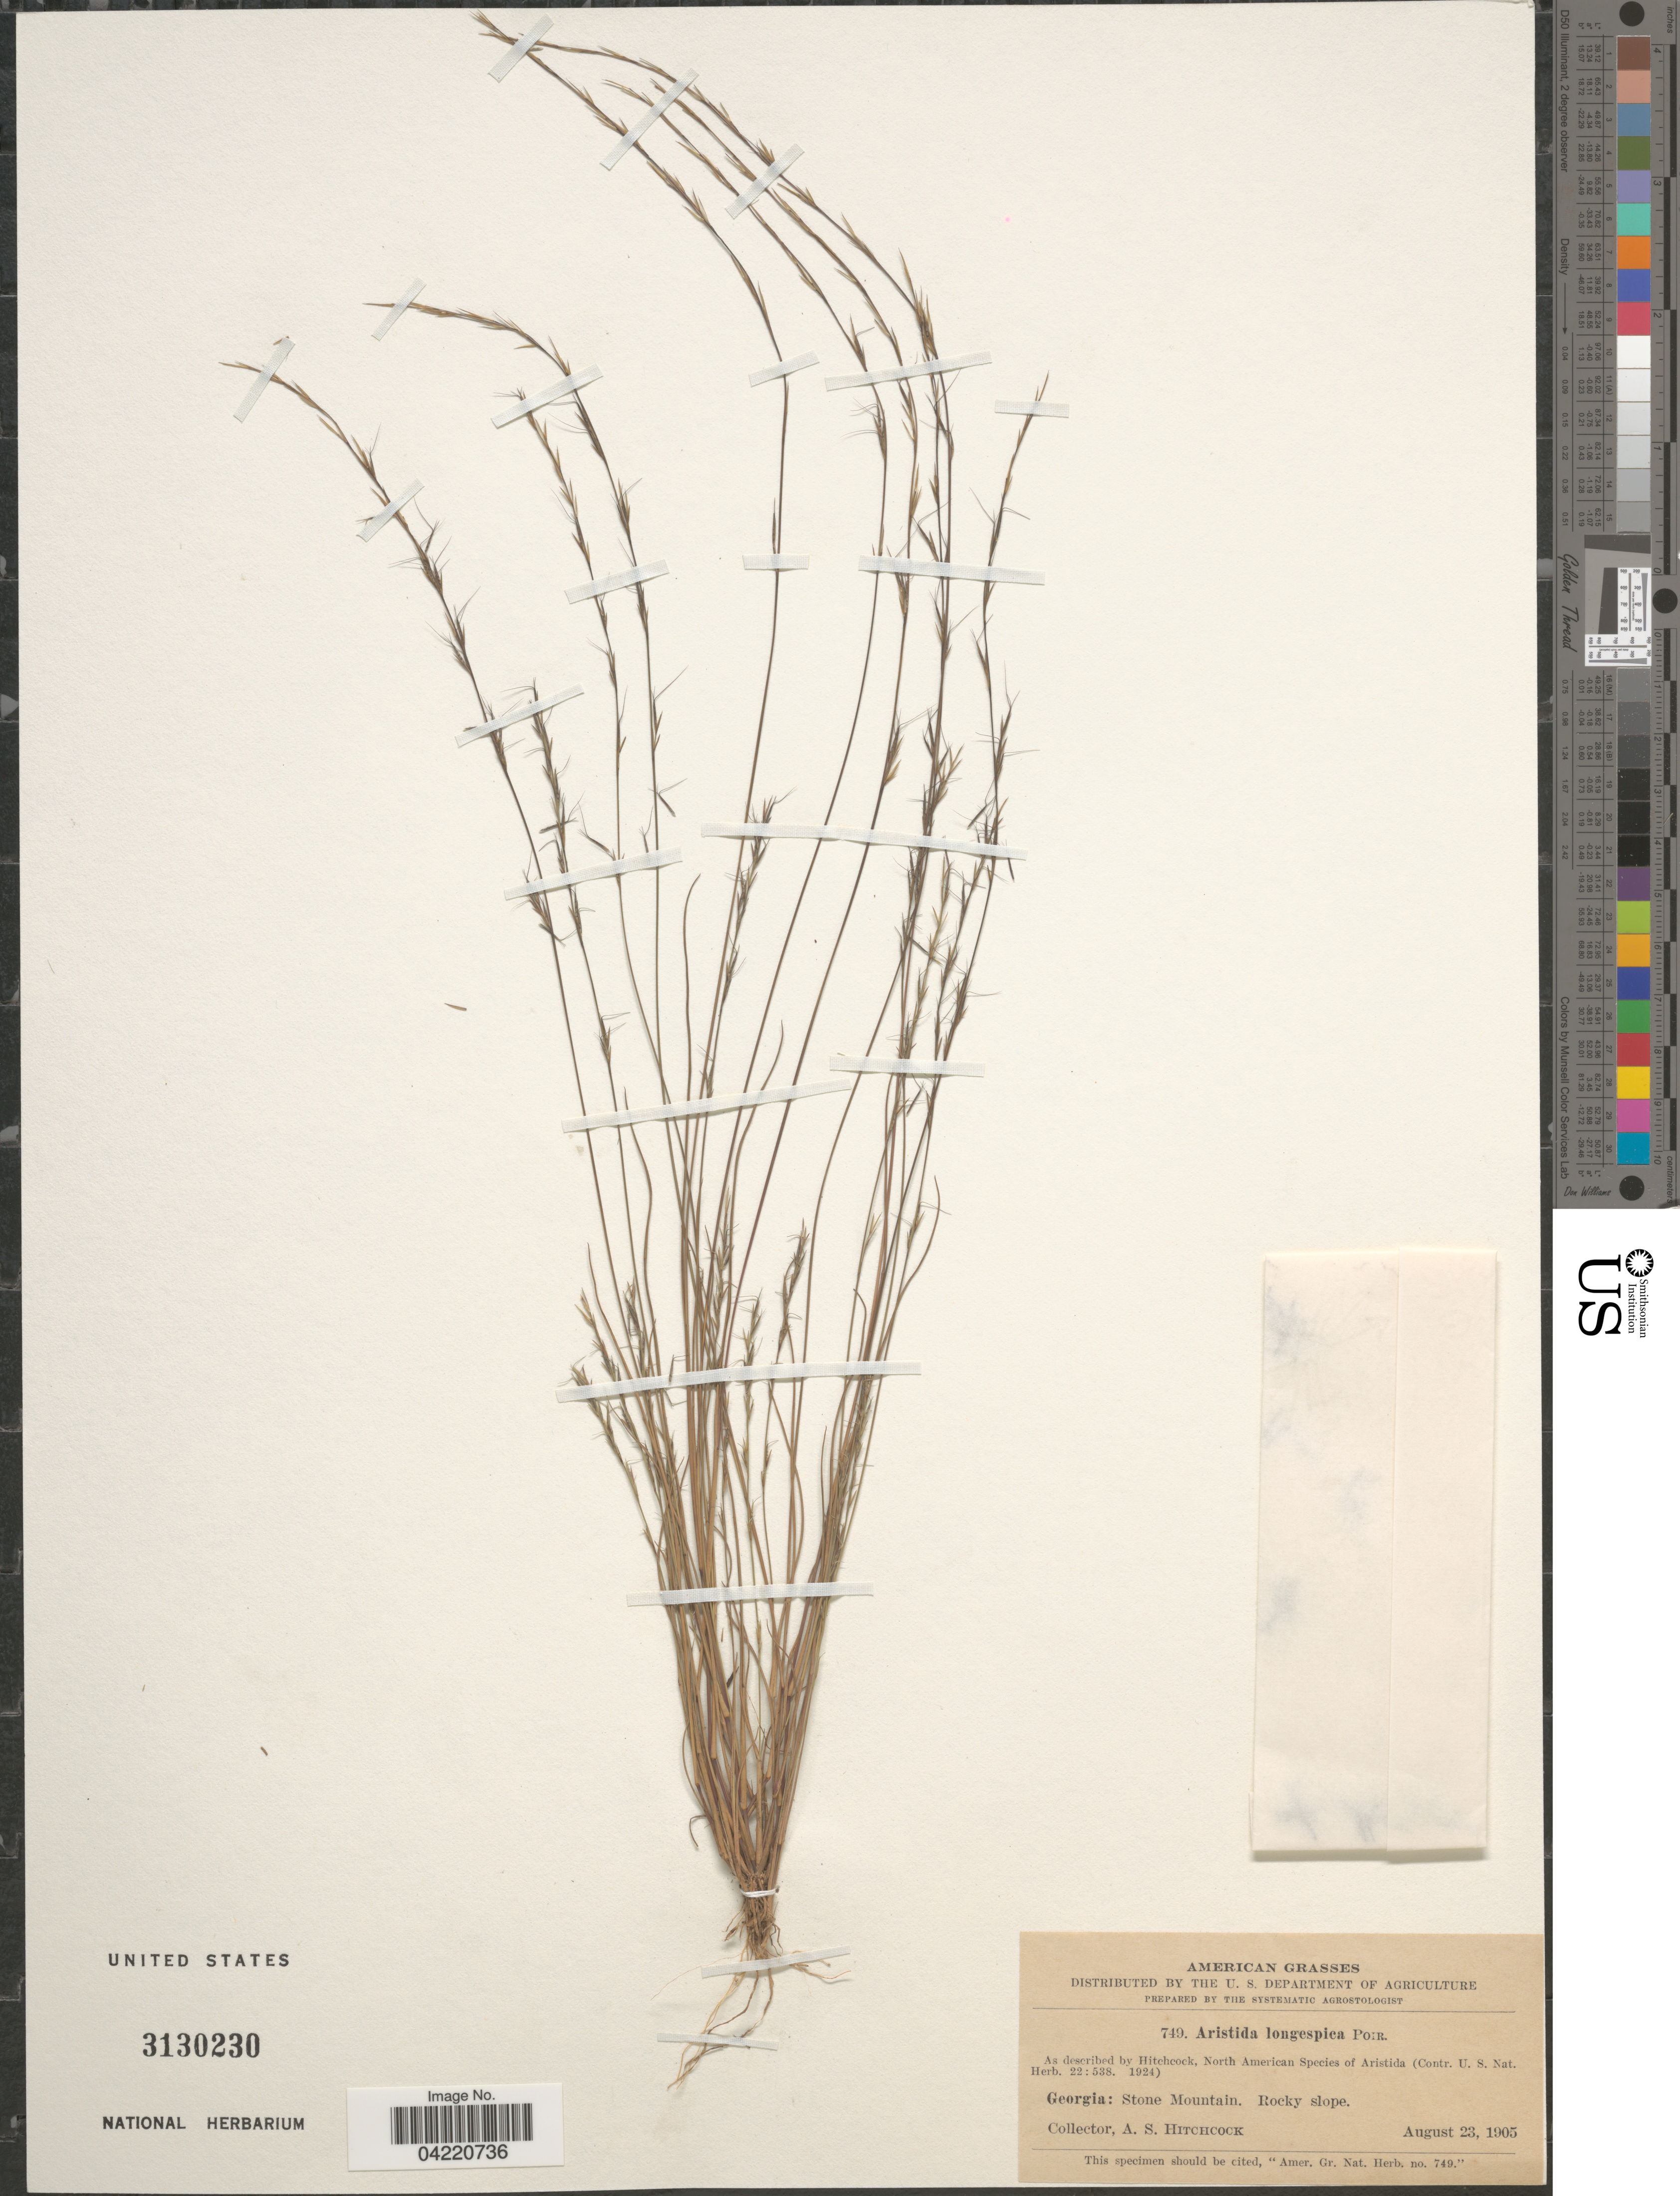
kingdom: Plantae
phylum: Tracheophyta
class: Liliopsida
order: Poales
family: Poaceae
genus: Aristida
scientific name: Aristida longespica var. longespica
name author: Poir.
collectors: A. Hichcock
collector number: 749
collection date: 1905-08-23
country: United States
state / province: Georgia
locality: Stone Mountain. Rocky slope.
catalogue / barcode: US 3130230